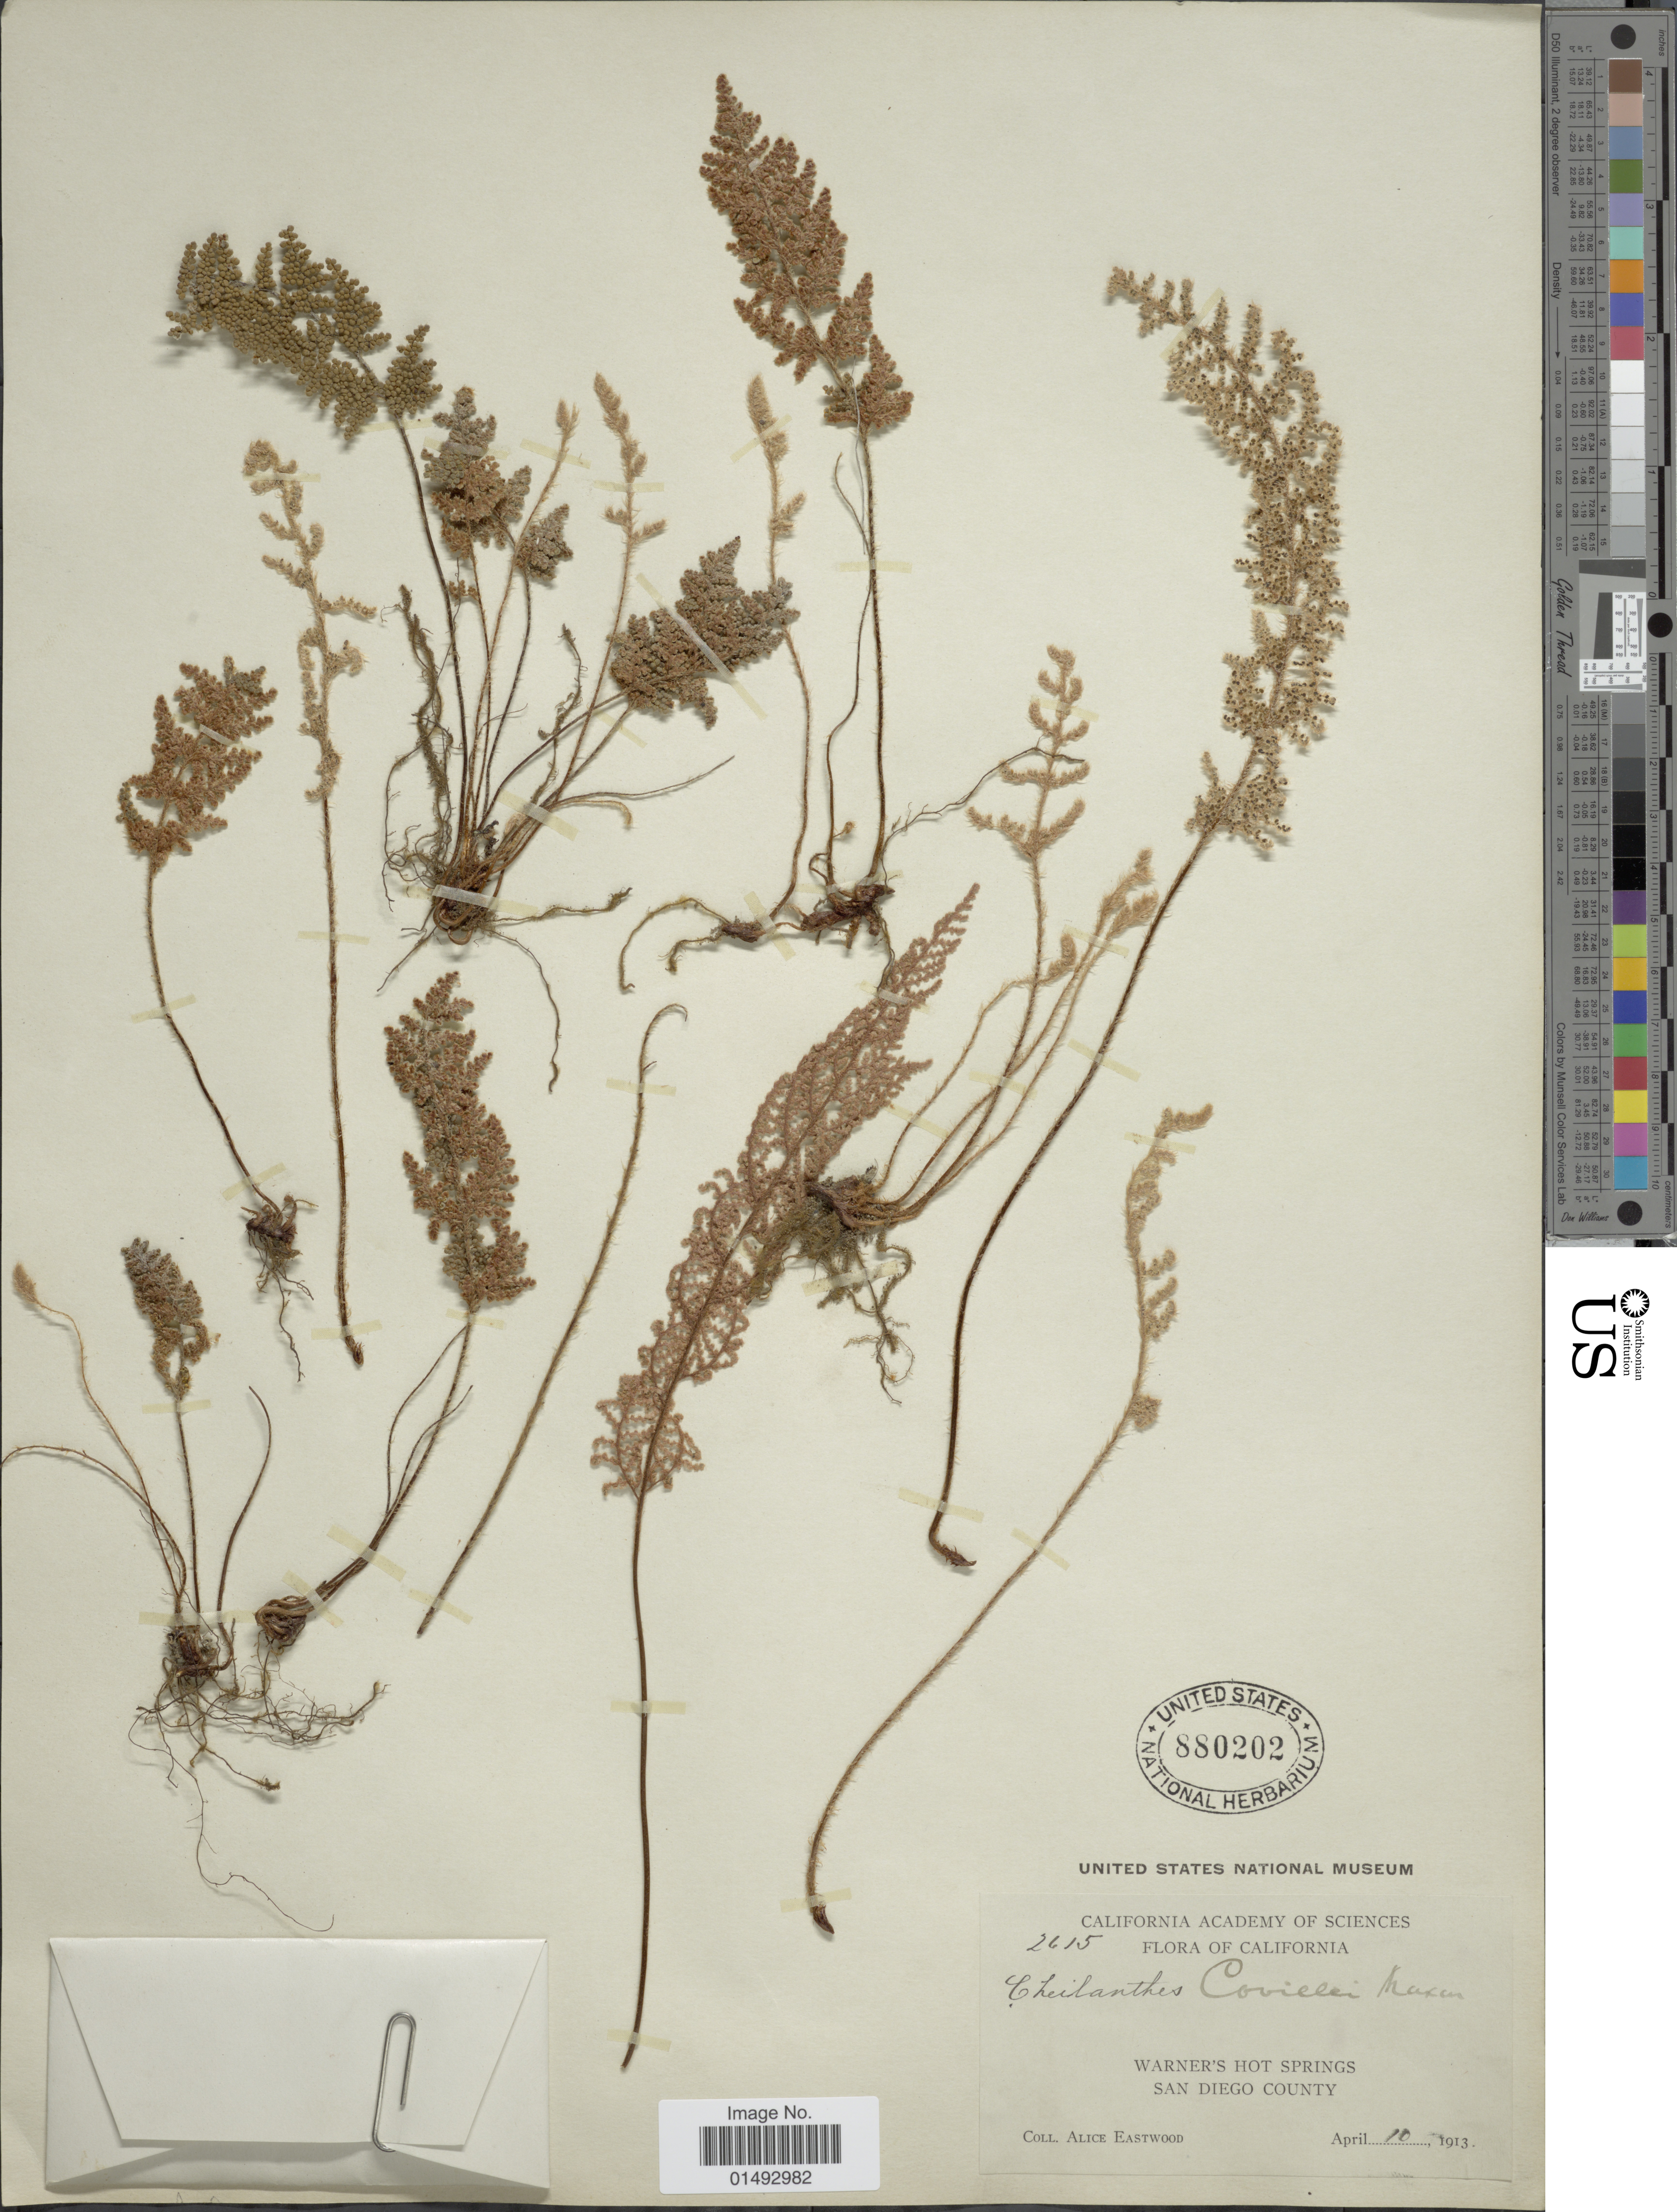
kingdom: Plantae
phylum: Tracheophyta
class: Polypodiopsida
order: Polypodiales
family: Pteridaceae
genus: Myriopteris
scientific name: Myriopteris covillei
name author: (Maxon) Á. Löve & D. Löve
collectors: A. Eastwood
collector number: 2615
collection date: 1913-04-10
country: United States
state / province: California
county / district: San Diego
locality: Warner's Hot Springs, San Diego County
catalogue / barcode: US 880202